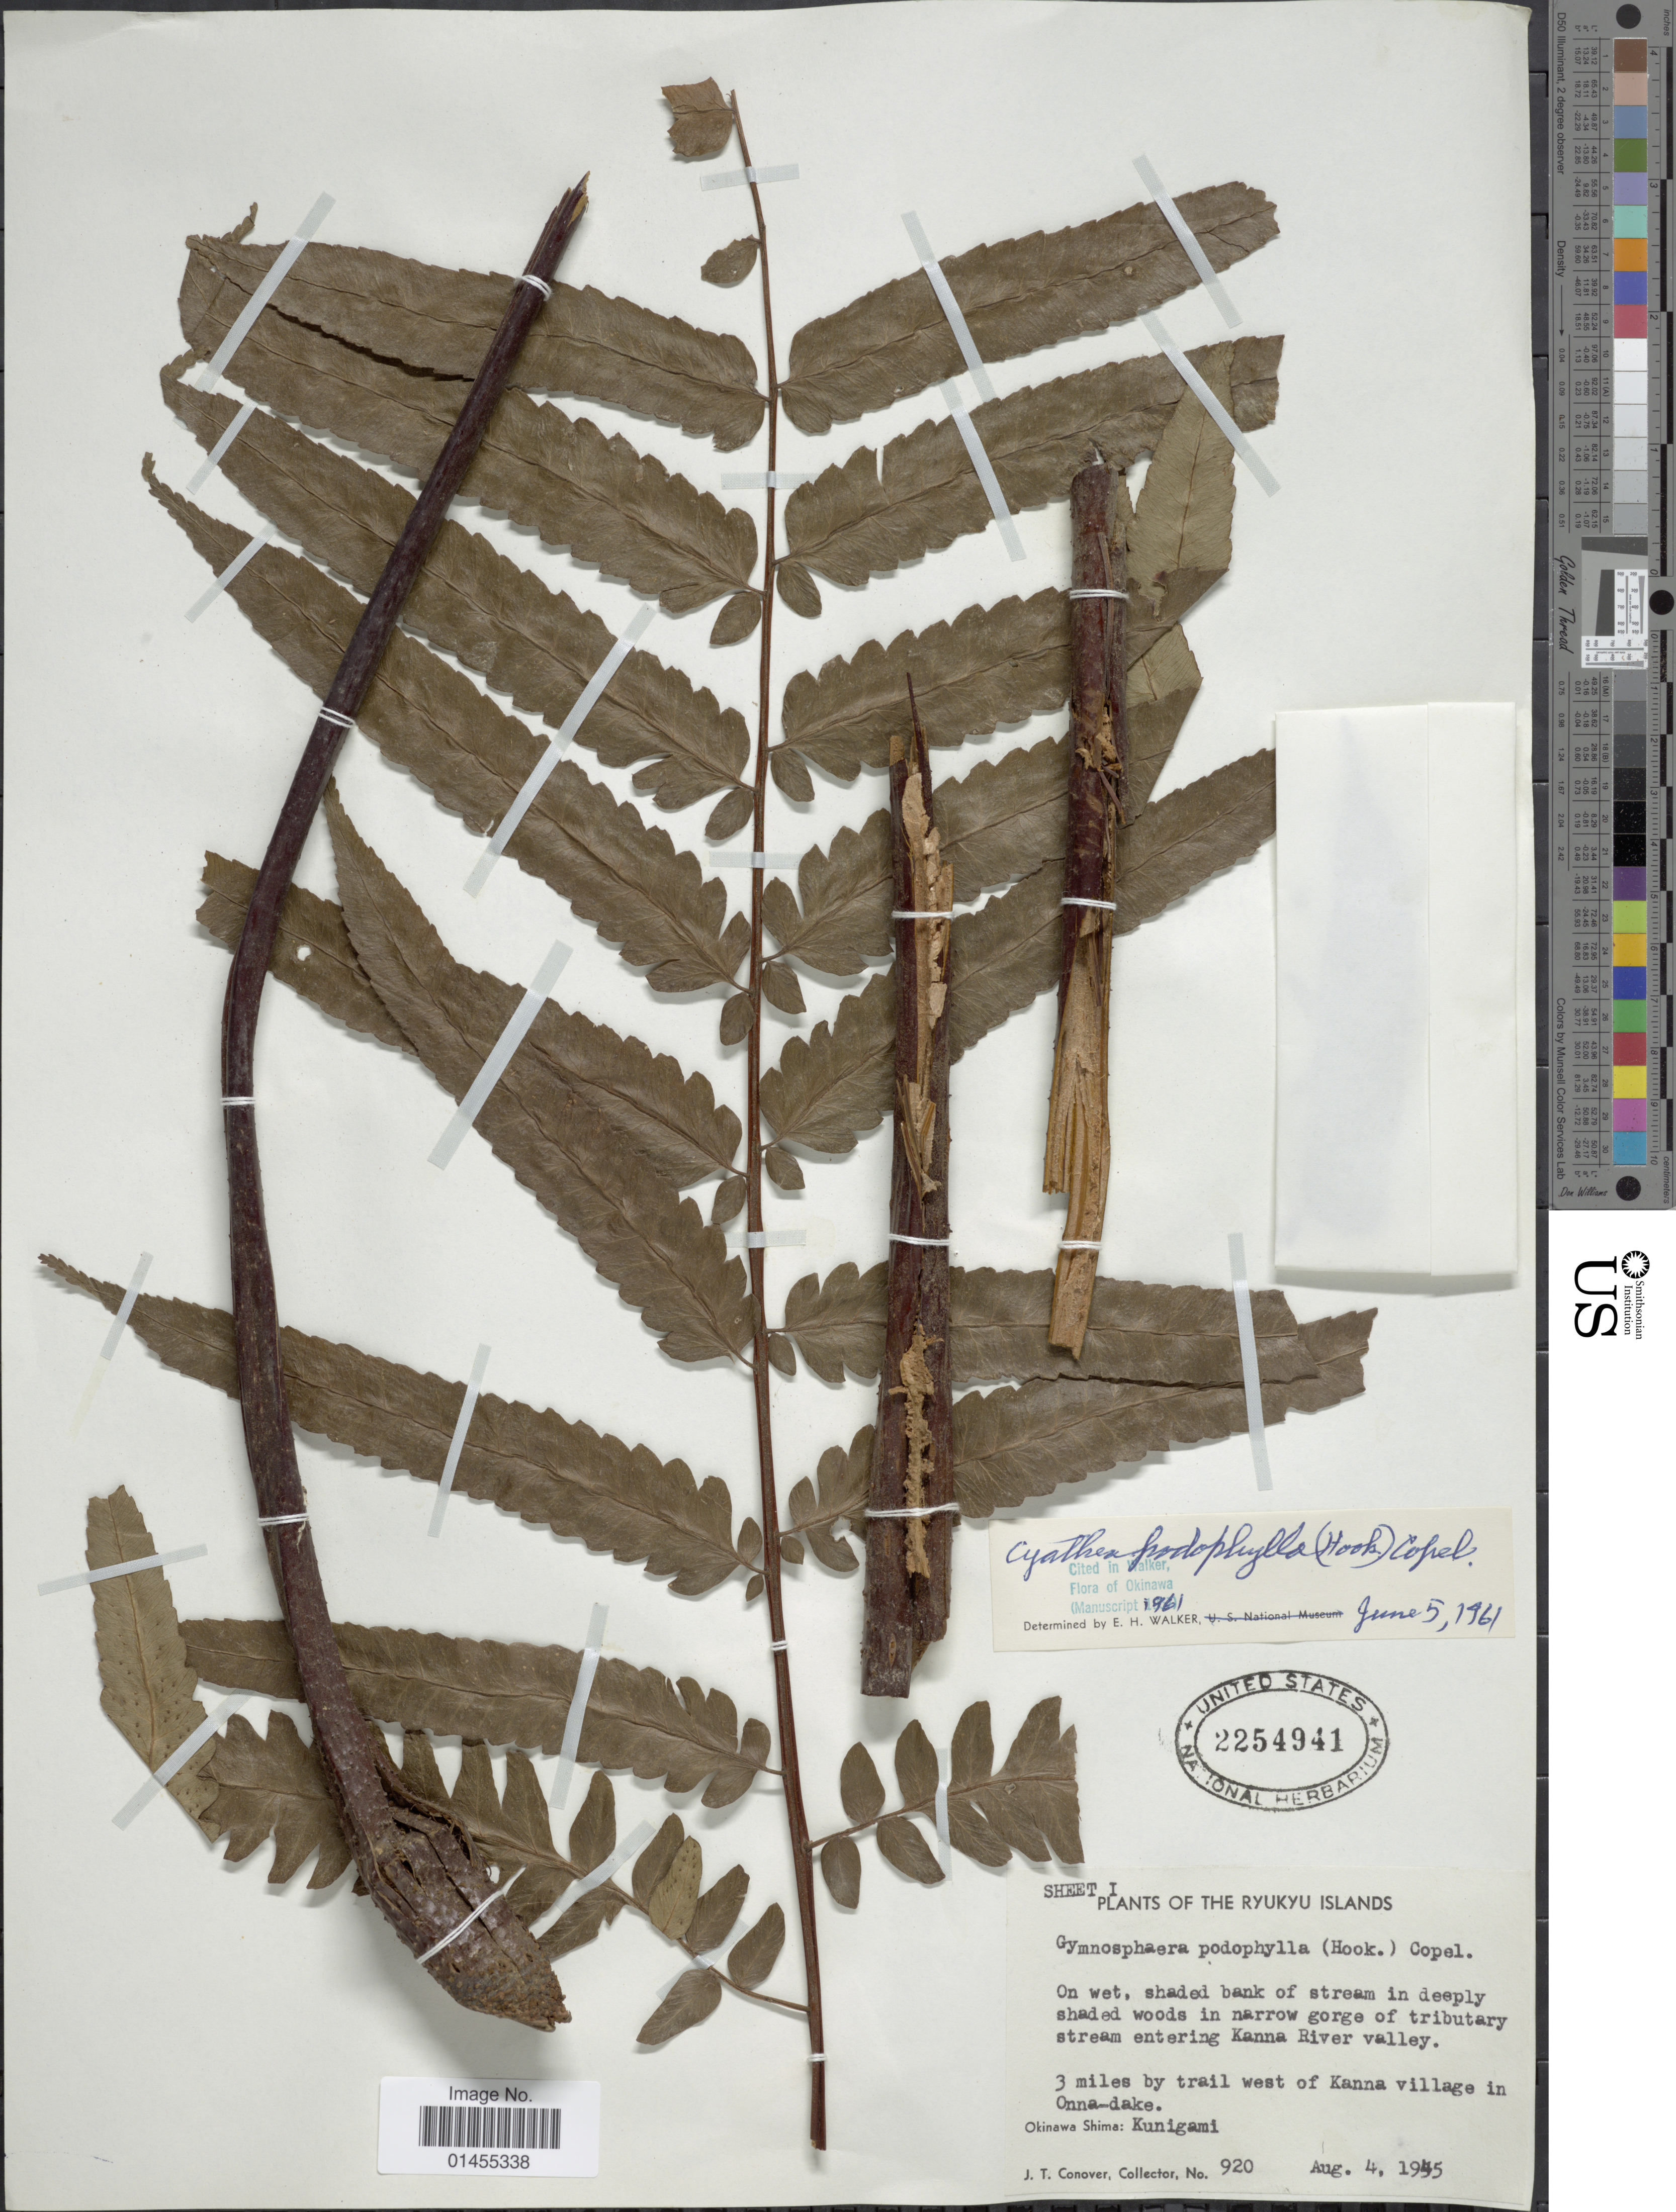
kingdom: Plantae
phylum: Tracheophyta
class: Polypodiopsida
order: Cyatheales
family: Cyatheaceae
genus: Alsophila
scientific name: Alsophila podophylla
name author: Hook.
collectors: J. T. Conover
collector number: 920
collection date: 1945-08-04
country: Japan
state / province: Okinawa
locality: Ryukyu Islands, Okinawa Shima: Kunigami. On wet, shaded bank of stream in deeply shaded woods in narrow gorge of tributary stream entering Kanna River valley. 3 miles by trail west of Kanna village in Onna-dake.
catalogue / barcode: US 2254941